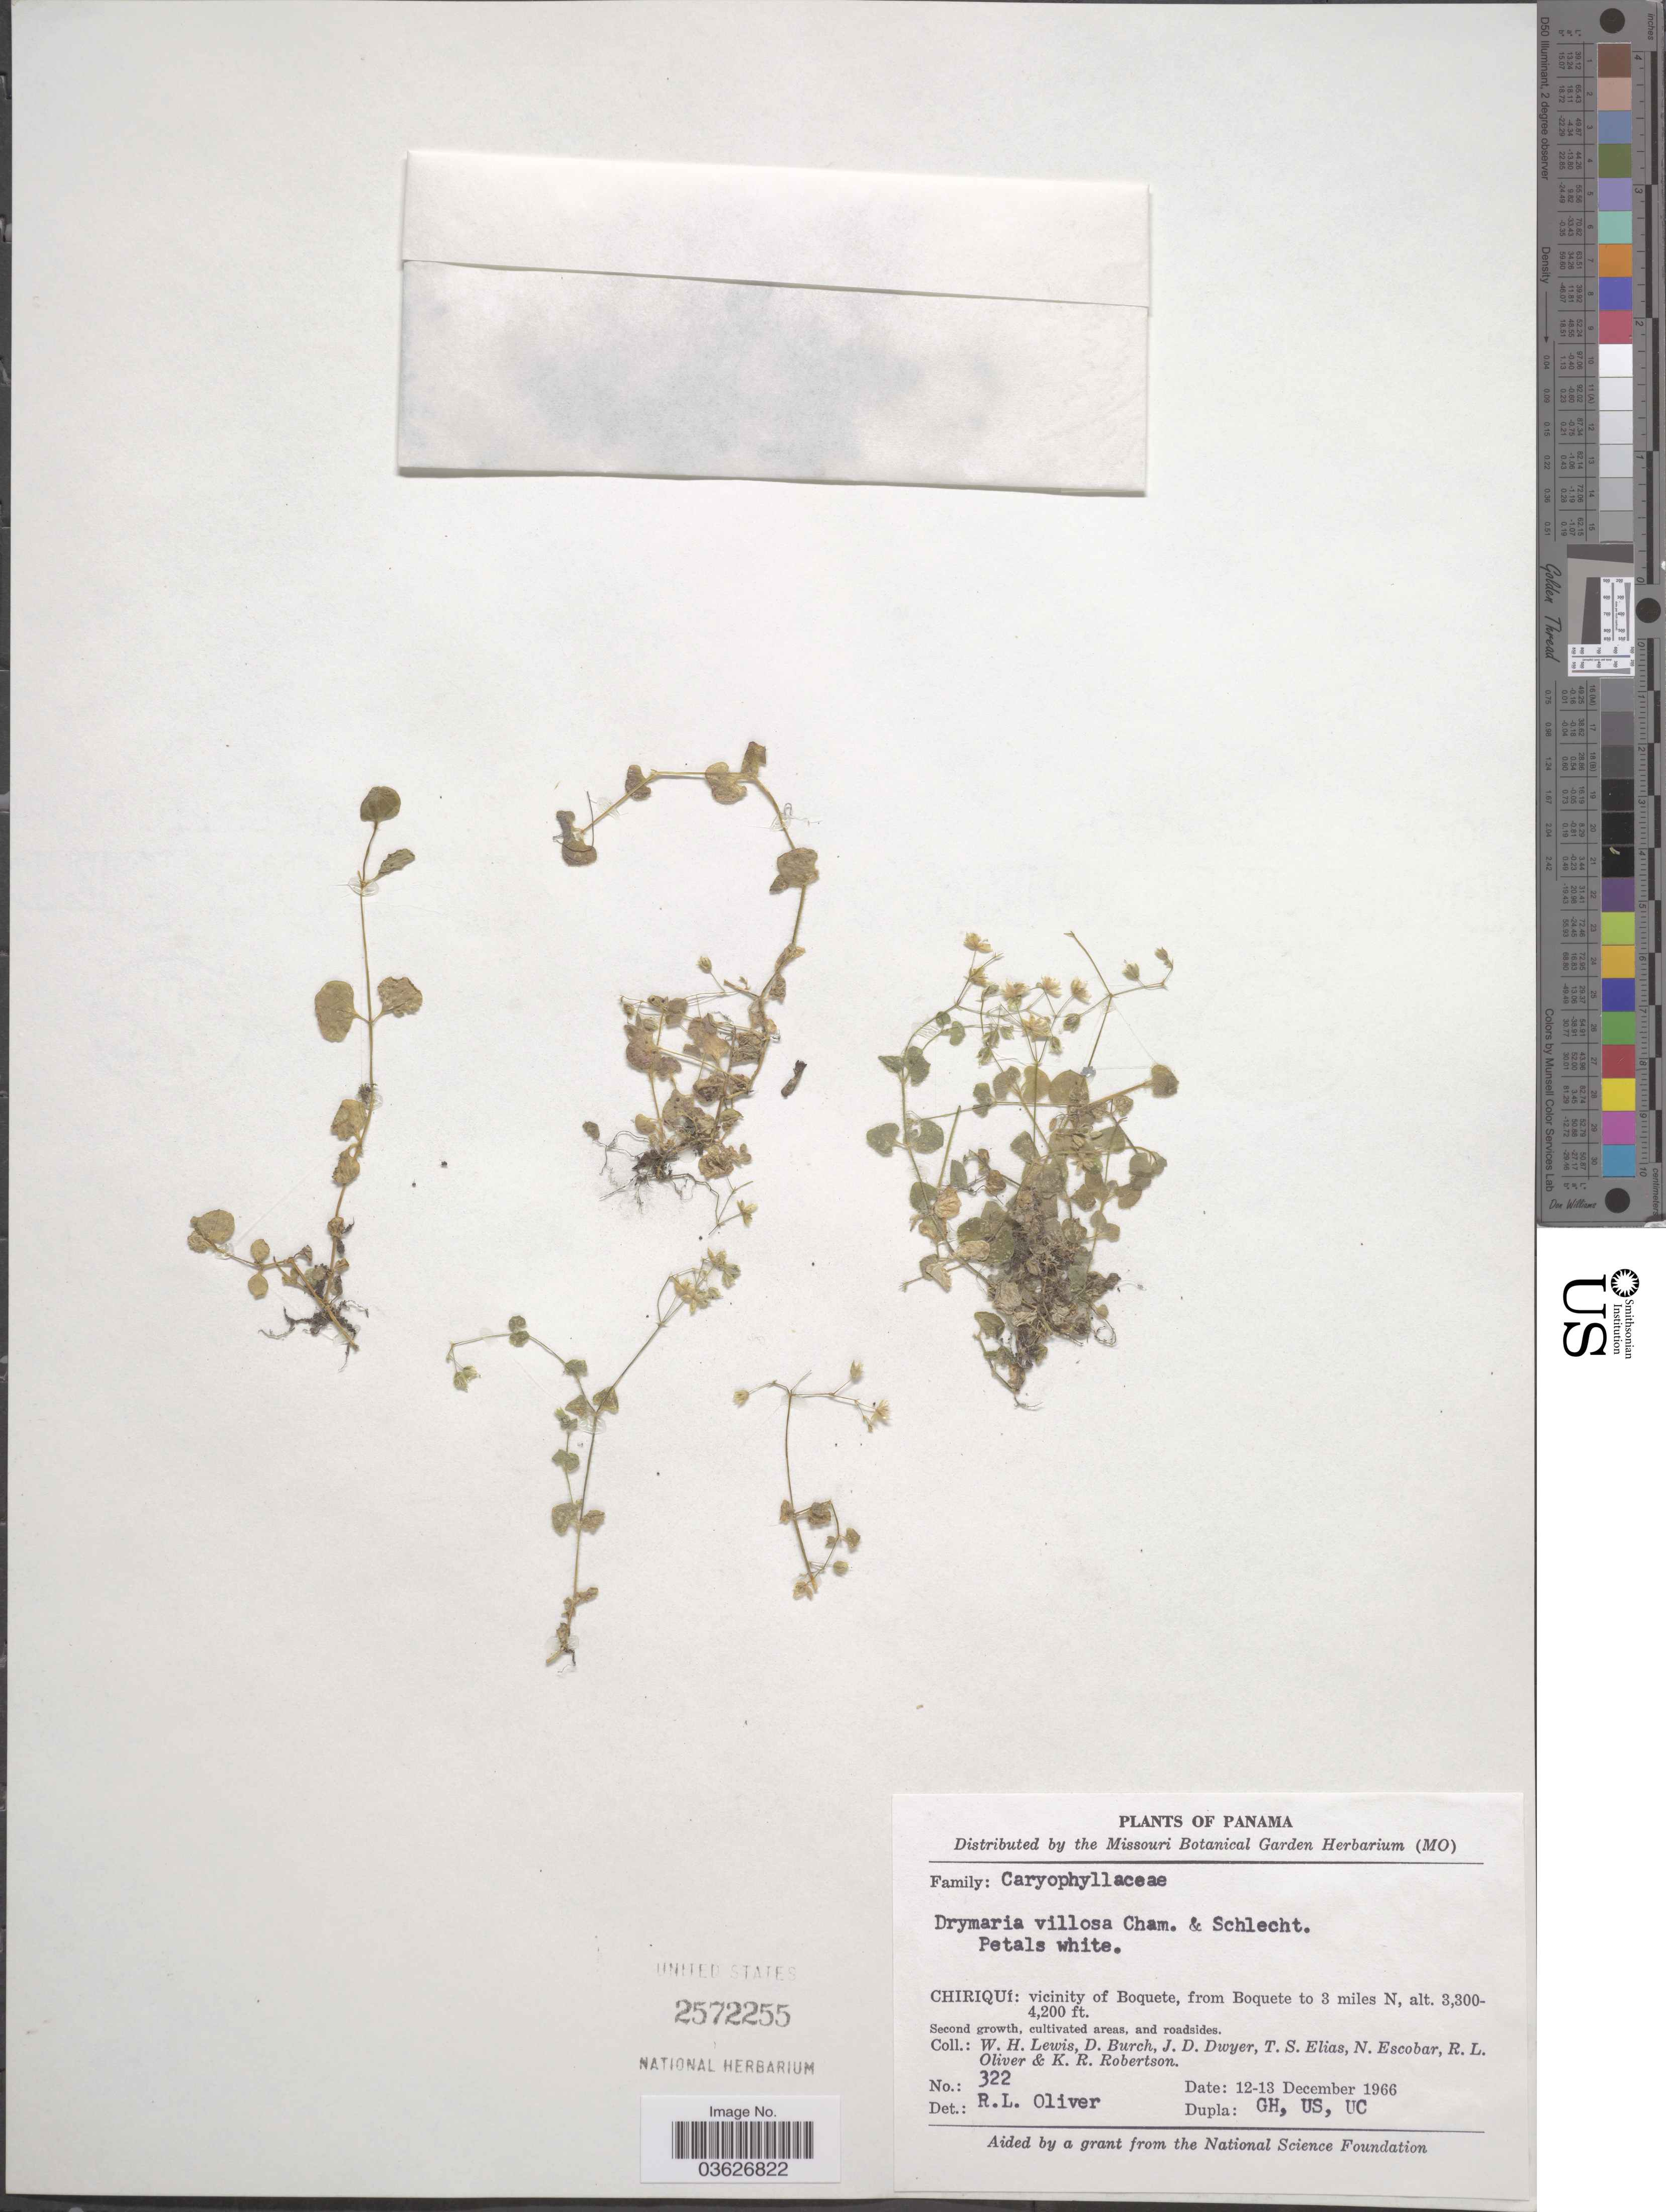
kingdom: Plantae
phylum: Tracheophyta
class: Magnoliopsida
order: Caryophyllales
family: Caryophyllaceae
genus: Drymaria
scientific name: Drymaria villosa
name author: Cham. & Schltdl.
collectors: W. H. Lewis, D. Burch, J. D. Dwyer, T. S. Elias & et al.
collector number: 322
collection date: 1966-12-12/1966-12-13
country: Panama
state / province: Chiriqui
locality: Vicinity of Boquete, from Boquete to 3 miles N.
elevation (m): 1006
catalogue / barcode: US 2572255